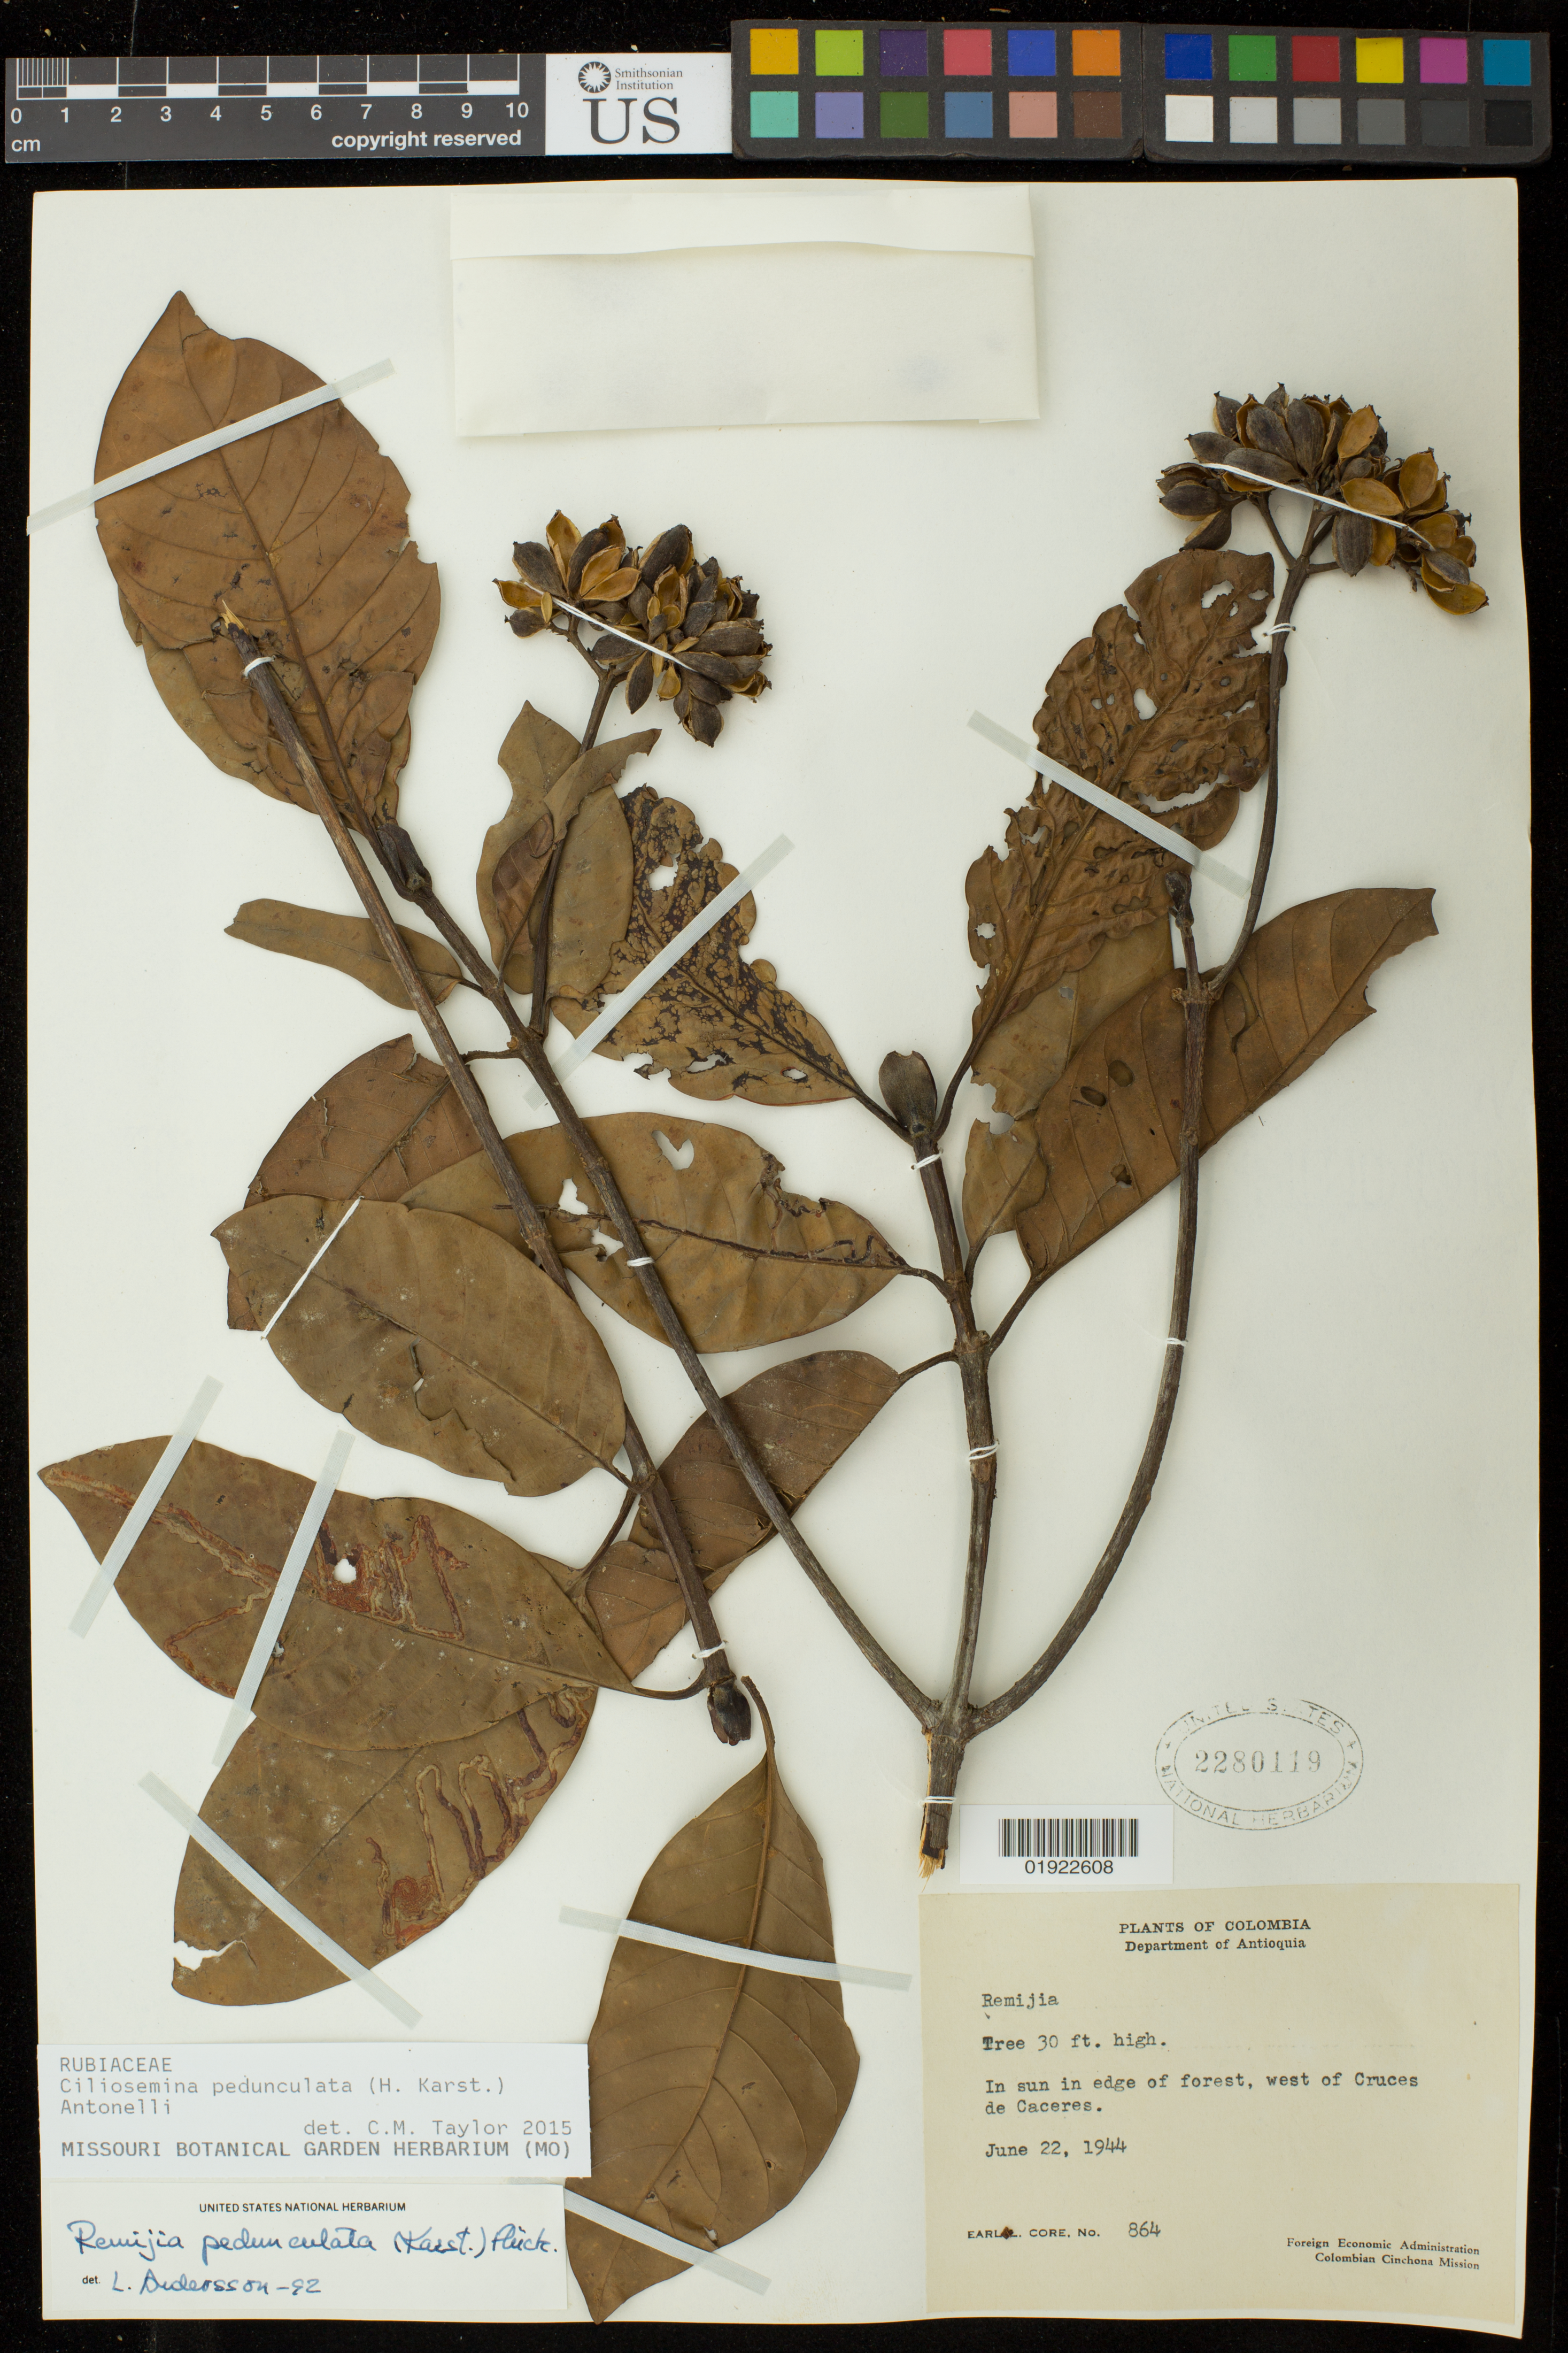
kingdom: Plantae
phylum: Tracheophyta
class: Magnoliopsida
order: Gentianales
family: Rubiaceae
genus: Ciliosemina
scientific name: Ciliosemina pedunculata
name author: (H. Karst.) Antonelli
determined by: Taylor, Charlotte M.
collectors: E. L. Core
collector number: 864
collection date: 1944-06-22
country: Colombia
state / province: Antioquia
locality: West of Cruces de Caceres.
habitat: In sun in edge of forest.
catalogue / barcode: US 2280119